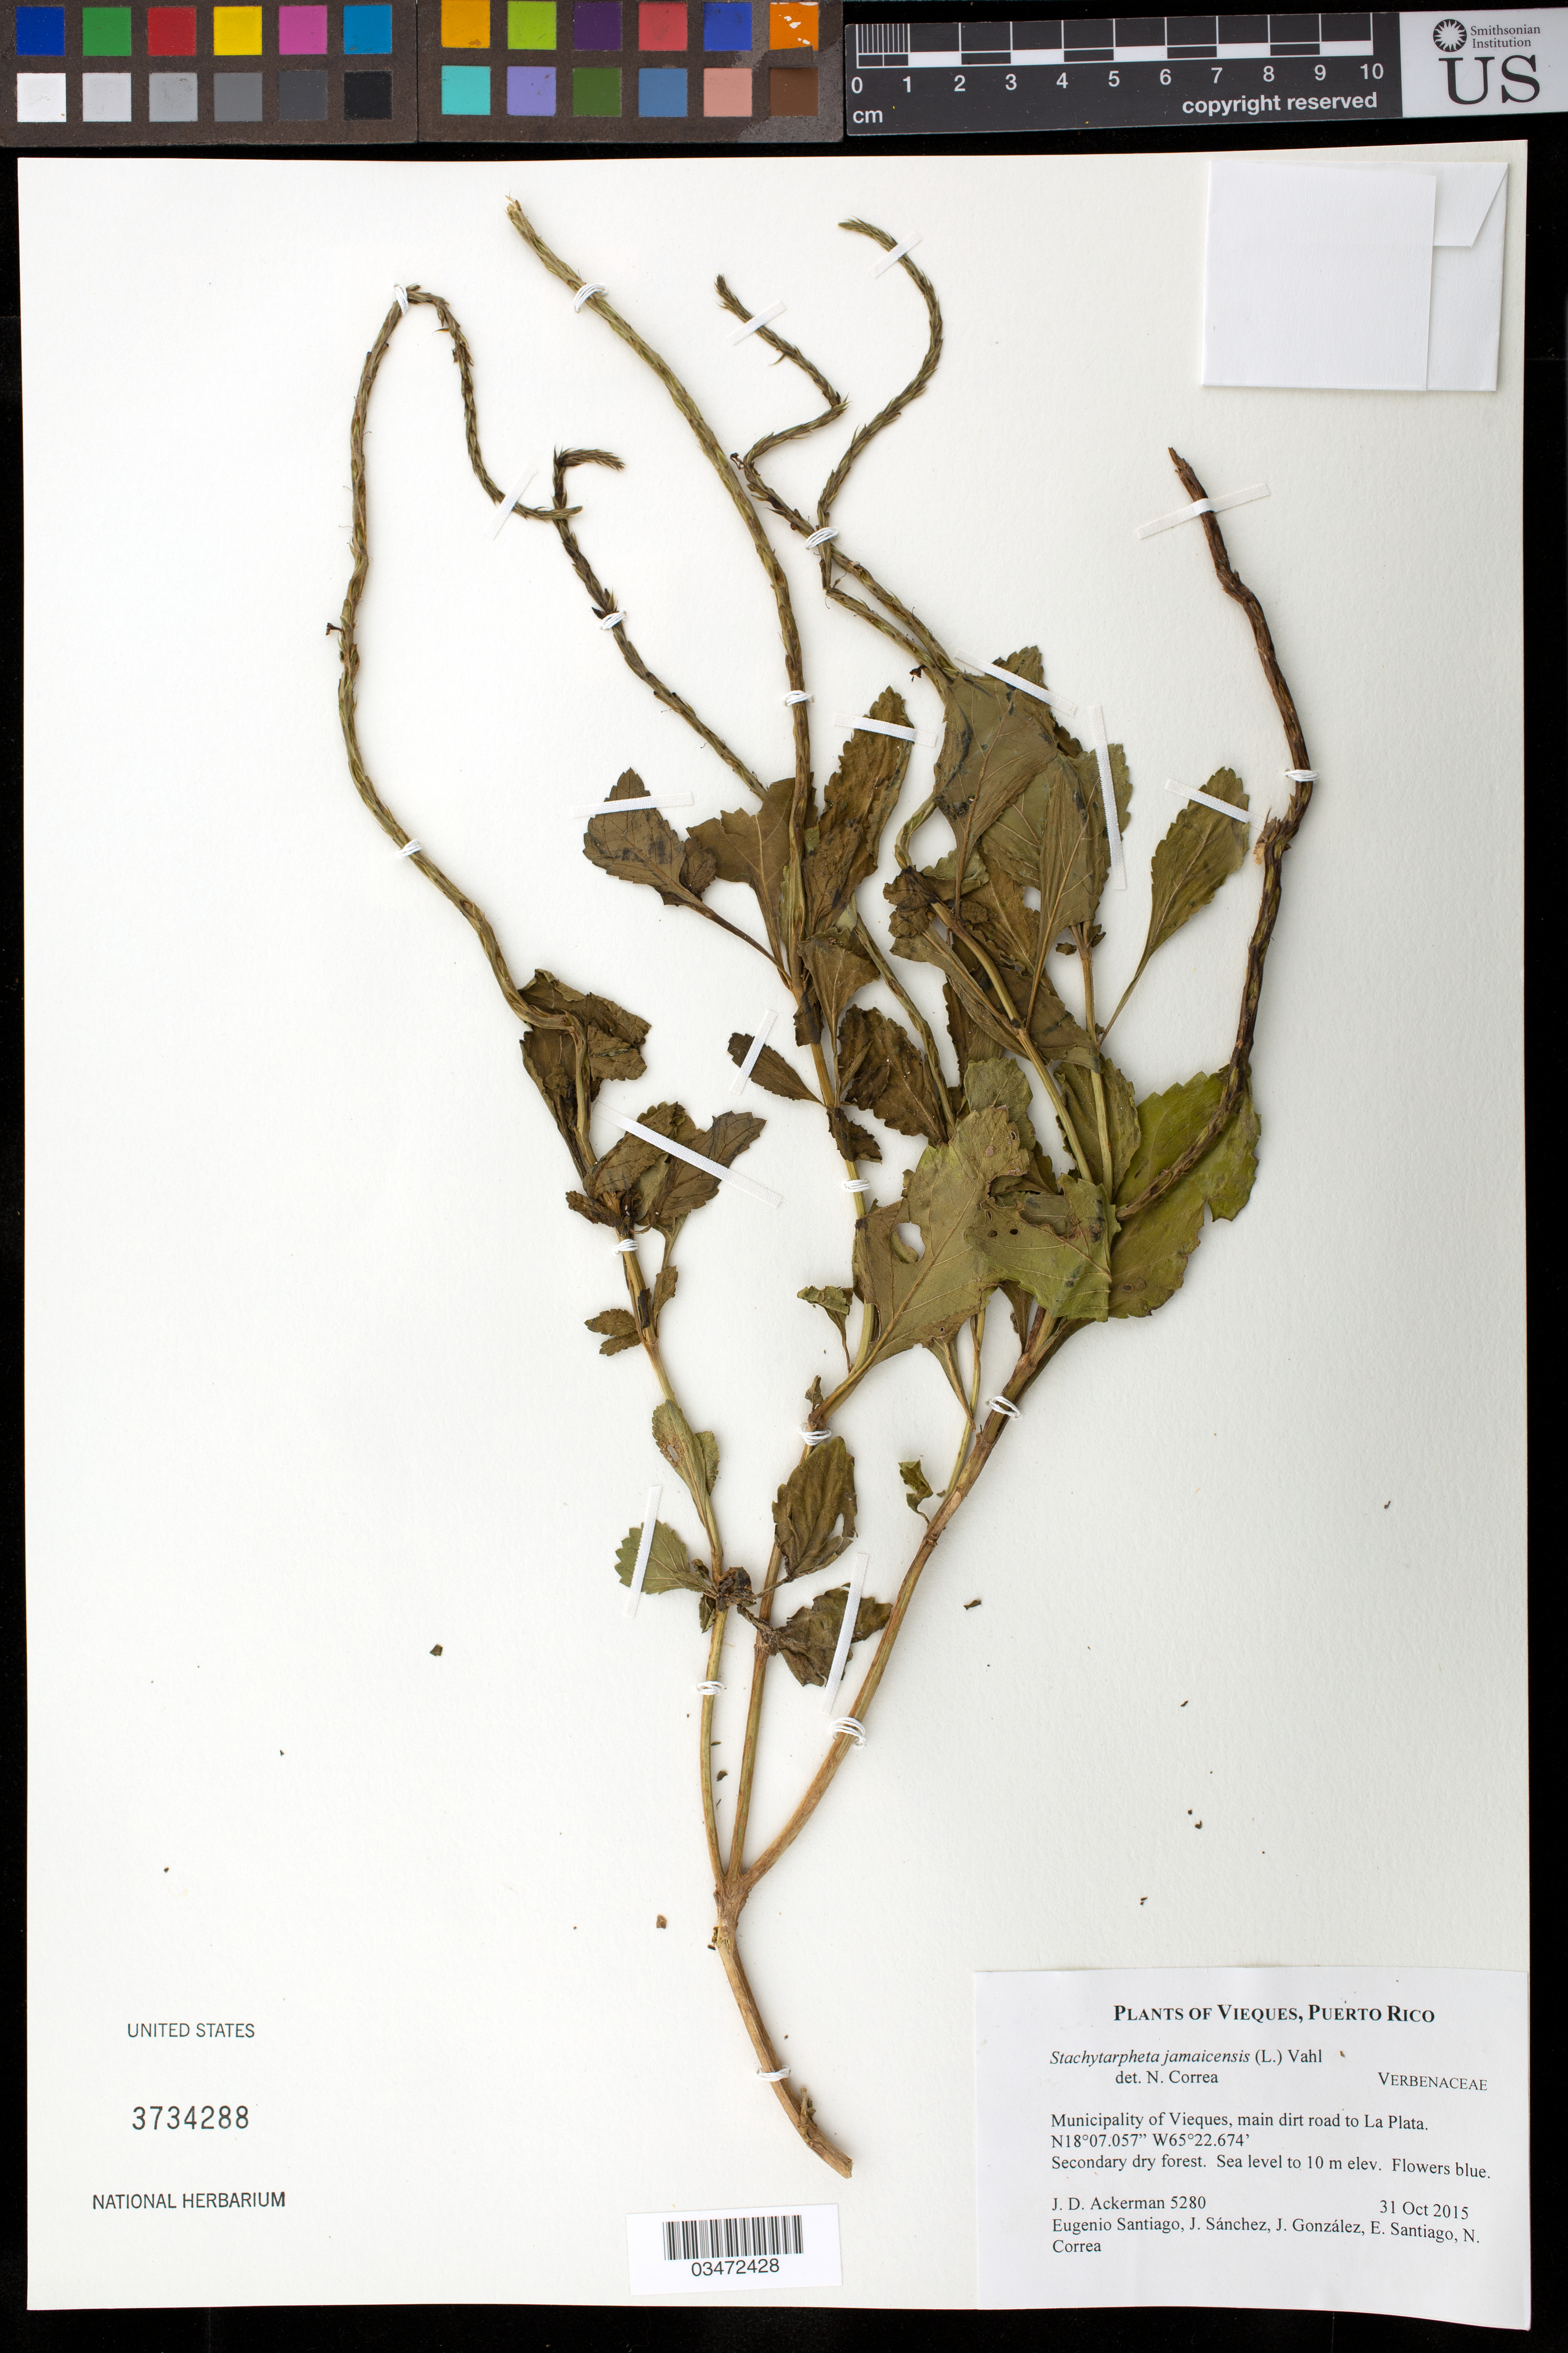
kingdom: Plantae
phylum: Tracheophyta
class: Magnoliopsida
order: Lamiales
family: Verbenaceae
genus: Stachytarpheta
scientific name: Stachytarpheta jamaicensis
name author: (L.) Vahl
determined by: Correa, N.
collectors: J. D. Ackerman, E. Santiago, J. Sánchez, J. González, E. Santiago & N. Correa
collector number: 5280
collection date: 2015-10-31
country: Puerto Rico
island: Vieques I.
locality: Mun. Vieques, main dirt road to La Plata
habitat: Secondary dry forest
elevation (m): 0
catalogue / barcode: US 3734288